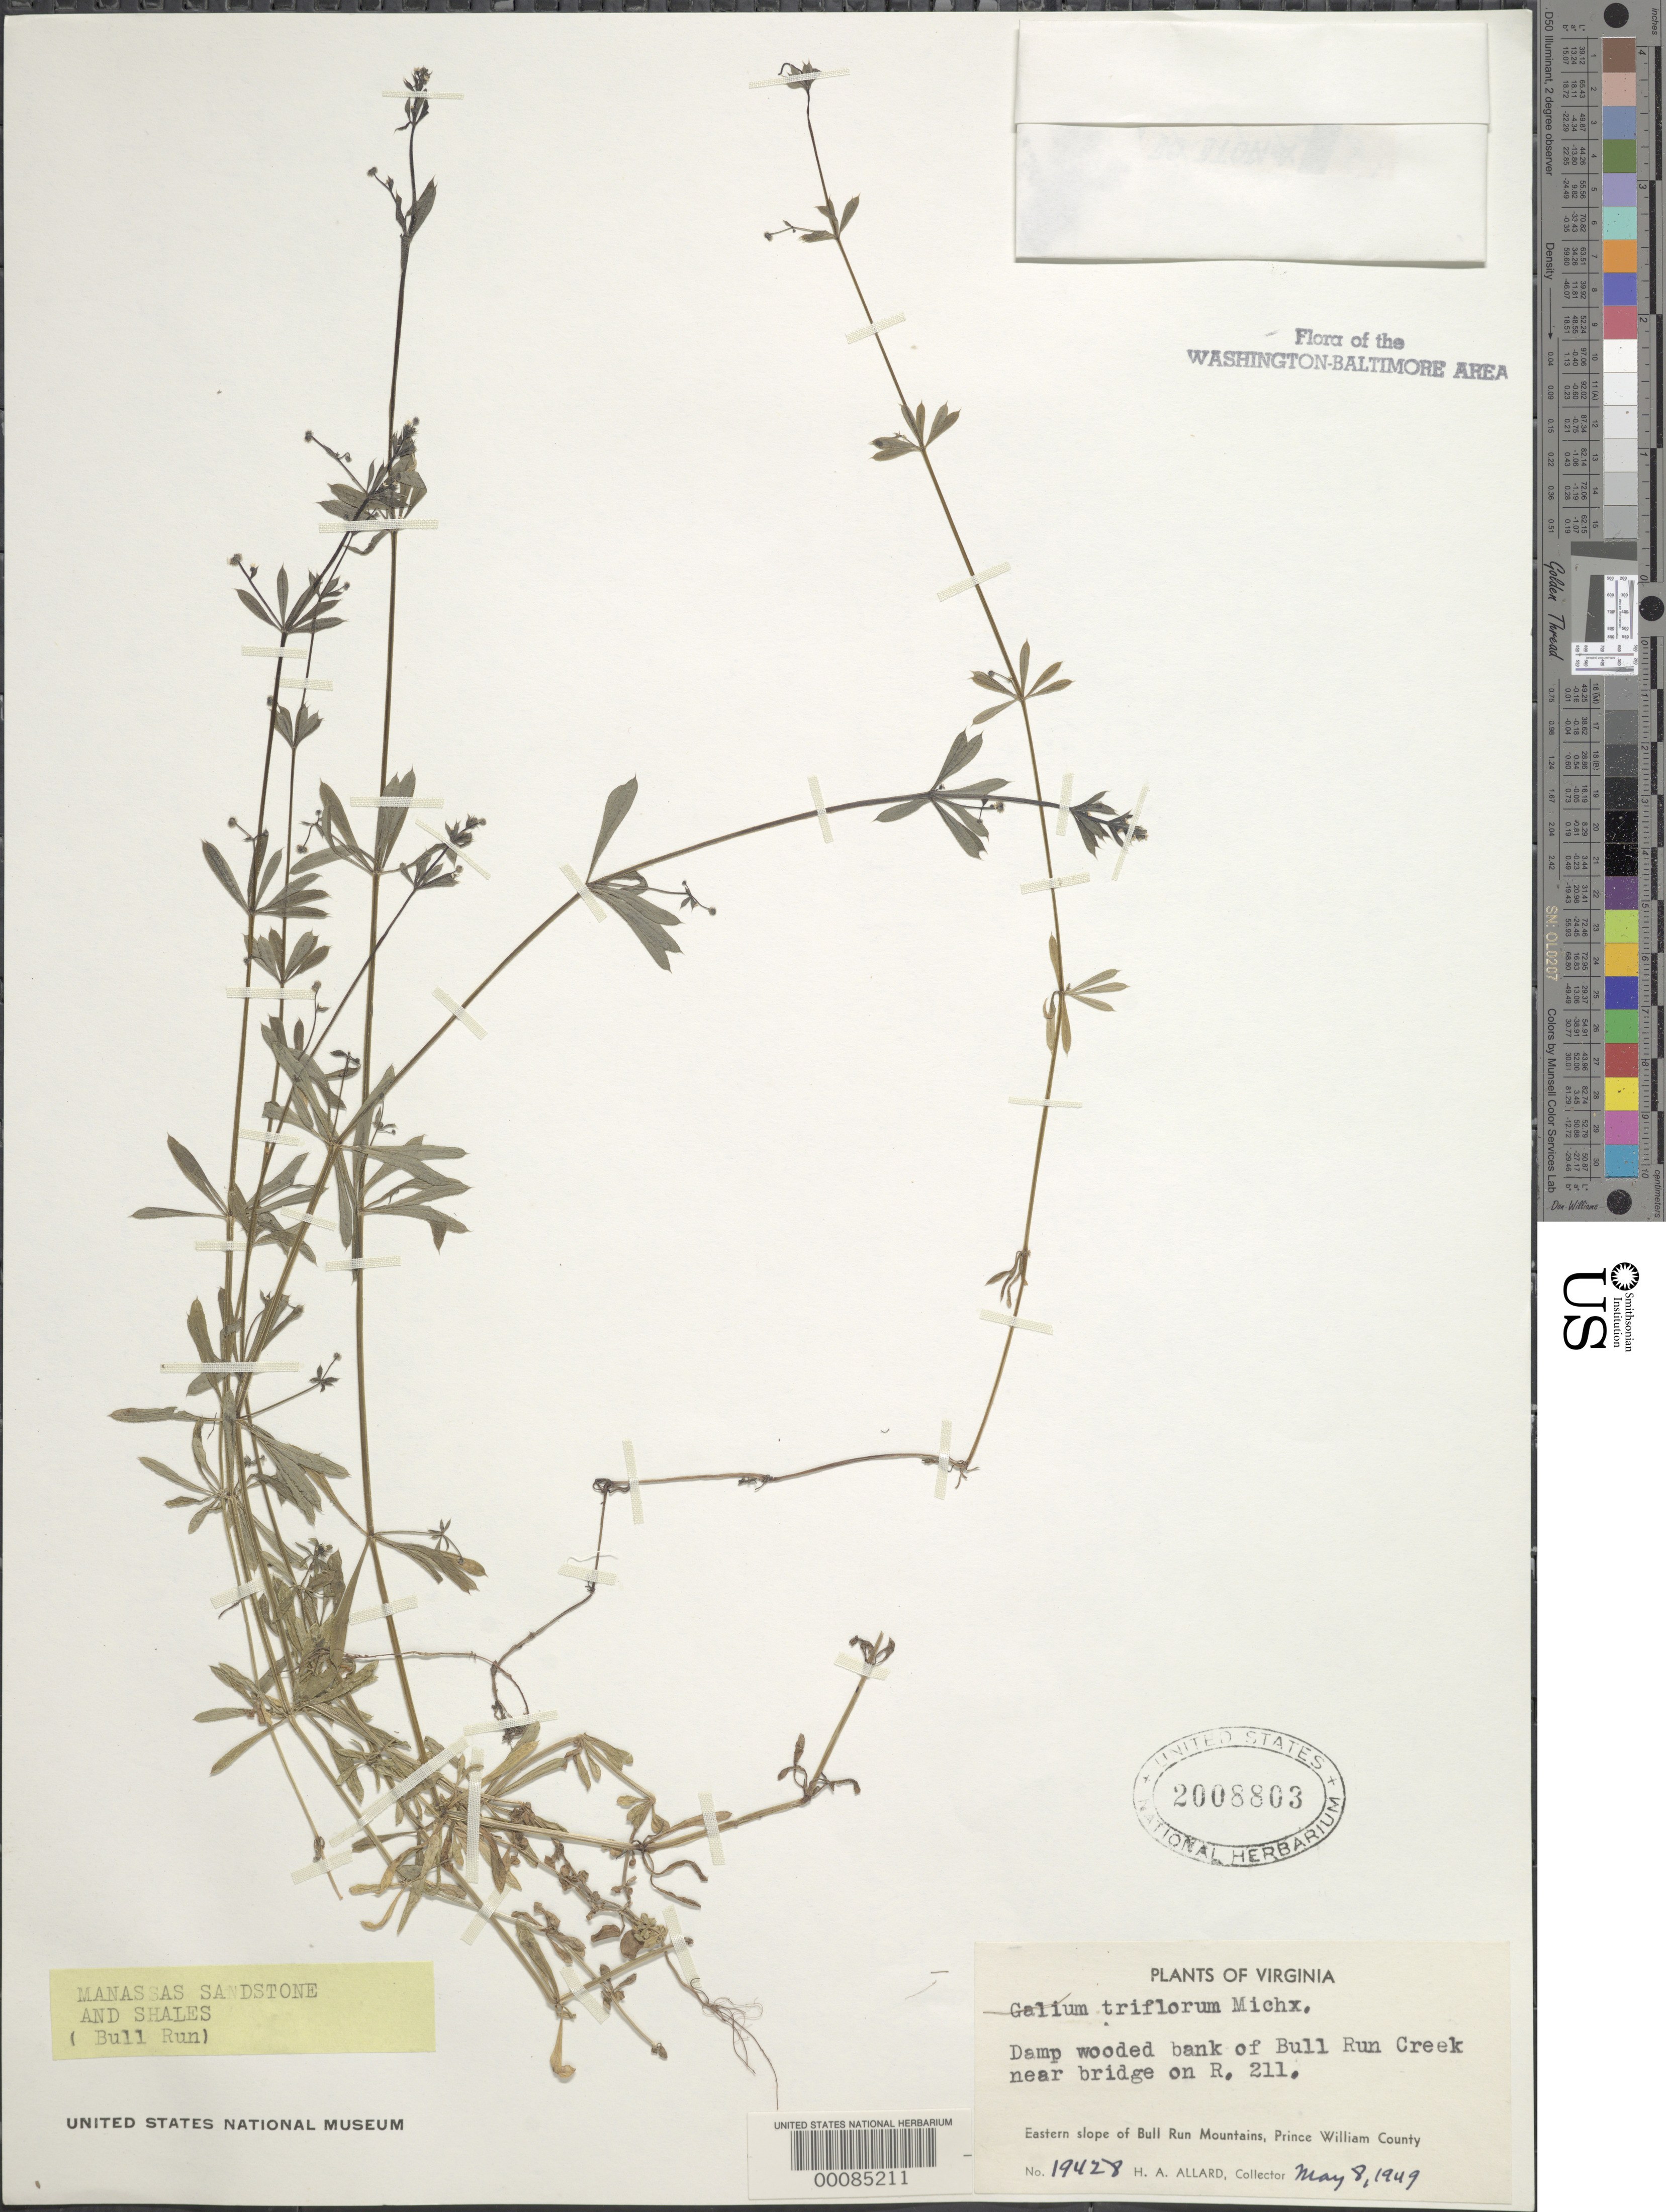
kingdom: Plantae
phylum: Tracheophyta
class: Magnoliopsida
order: Gentianales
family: Rubiaceae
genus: Galium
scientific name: Galium triflorum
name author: Michx.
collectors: H. A. Allard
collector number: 19428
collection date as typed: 08 May 1949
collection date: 1949-05-08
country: United States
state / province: Virginia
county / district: Prince William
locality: Bull Run Creek, east slope of Bull Run Mts.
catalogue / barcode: US 2008803